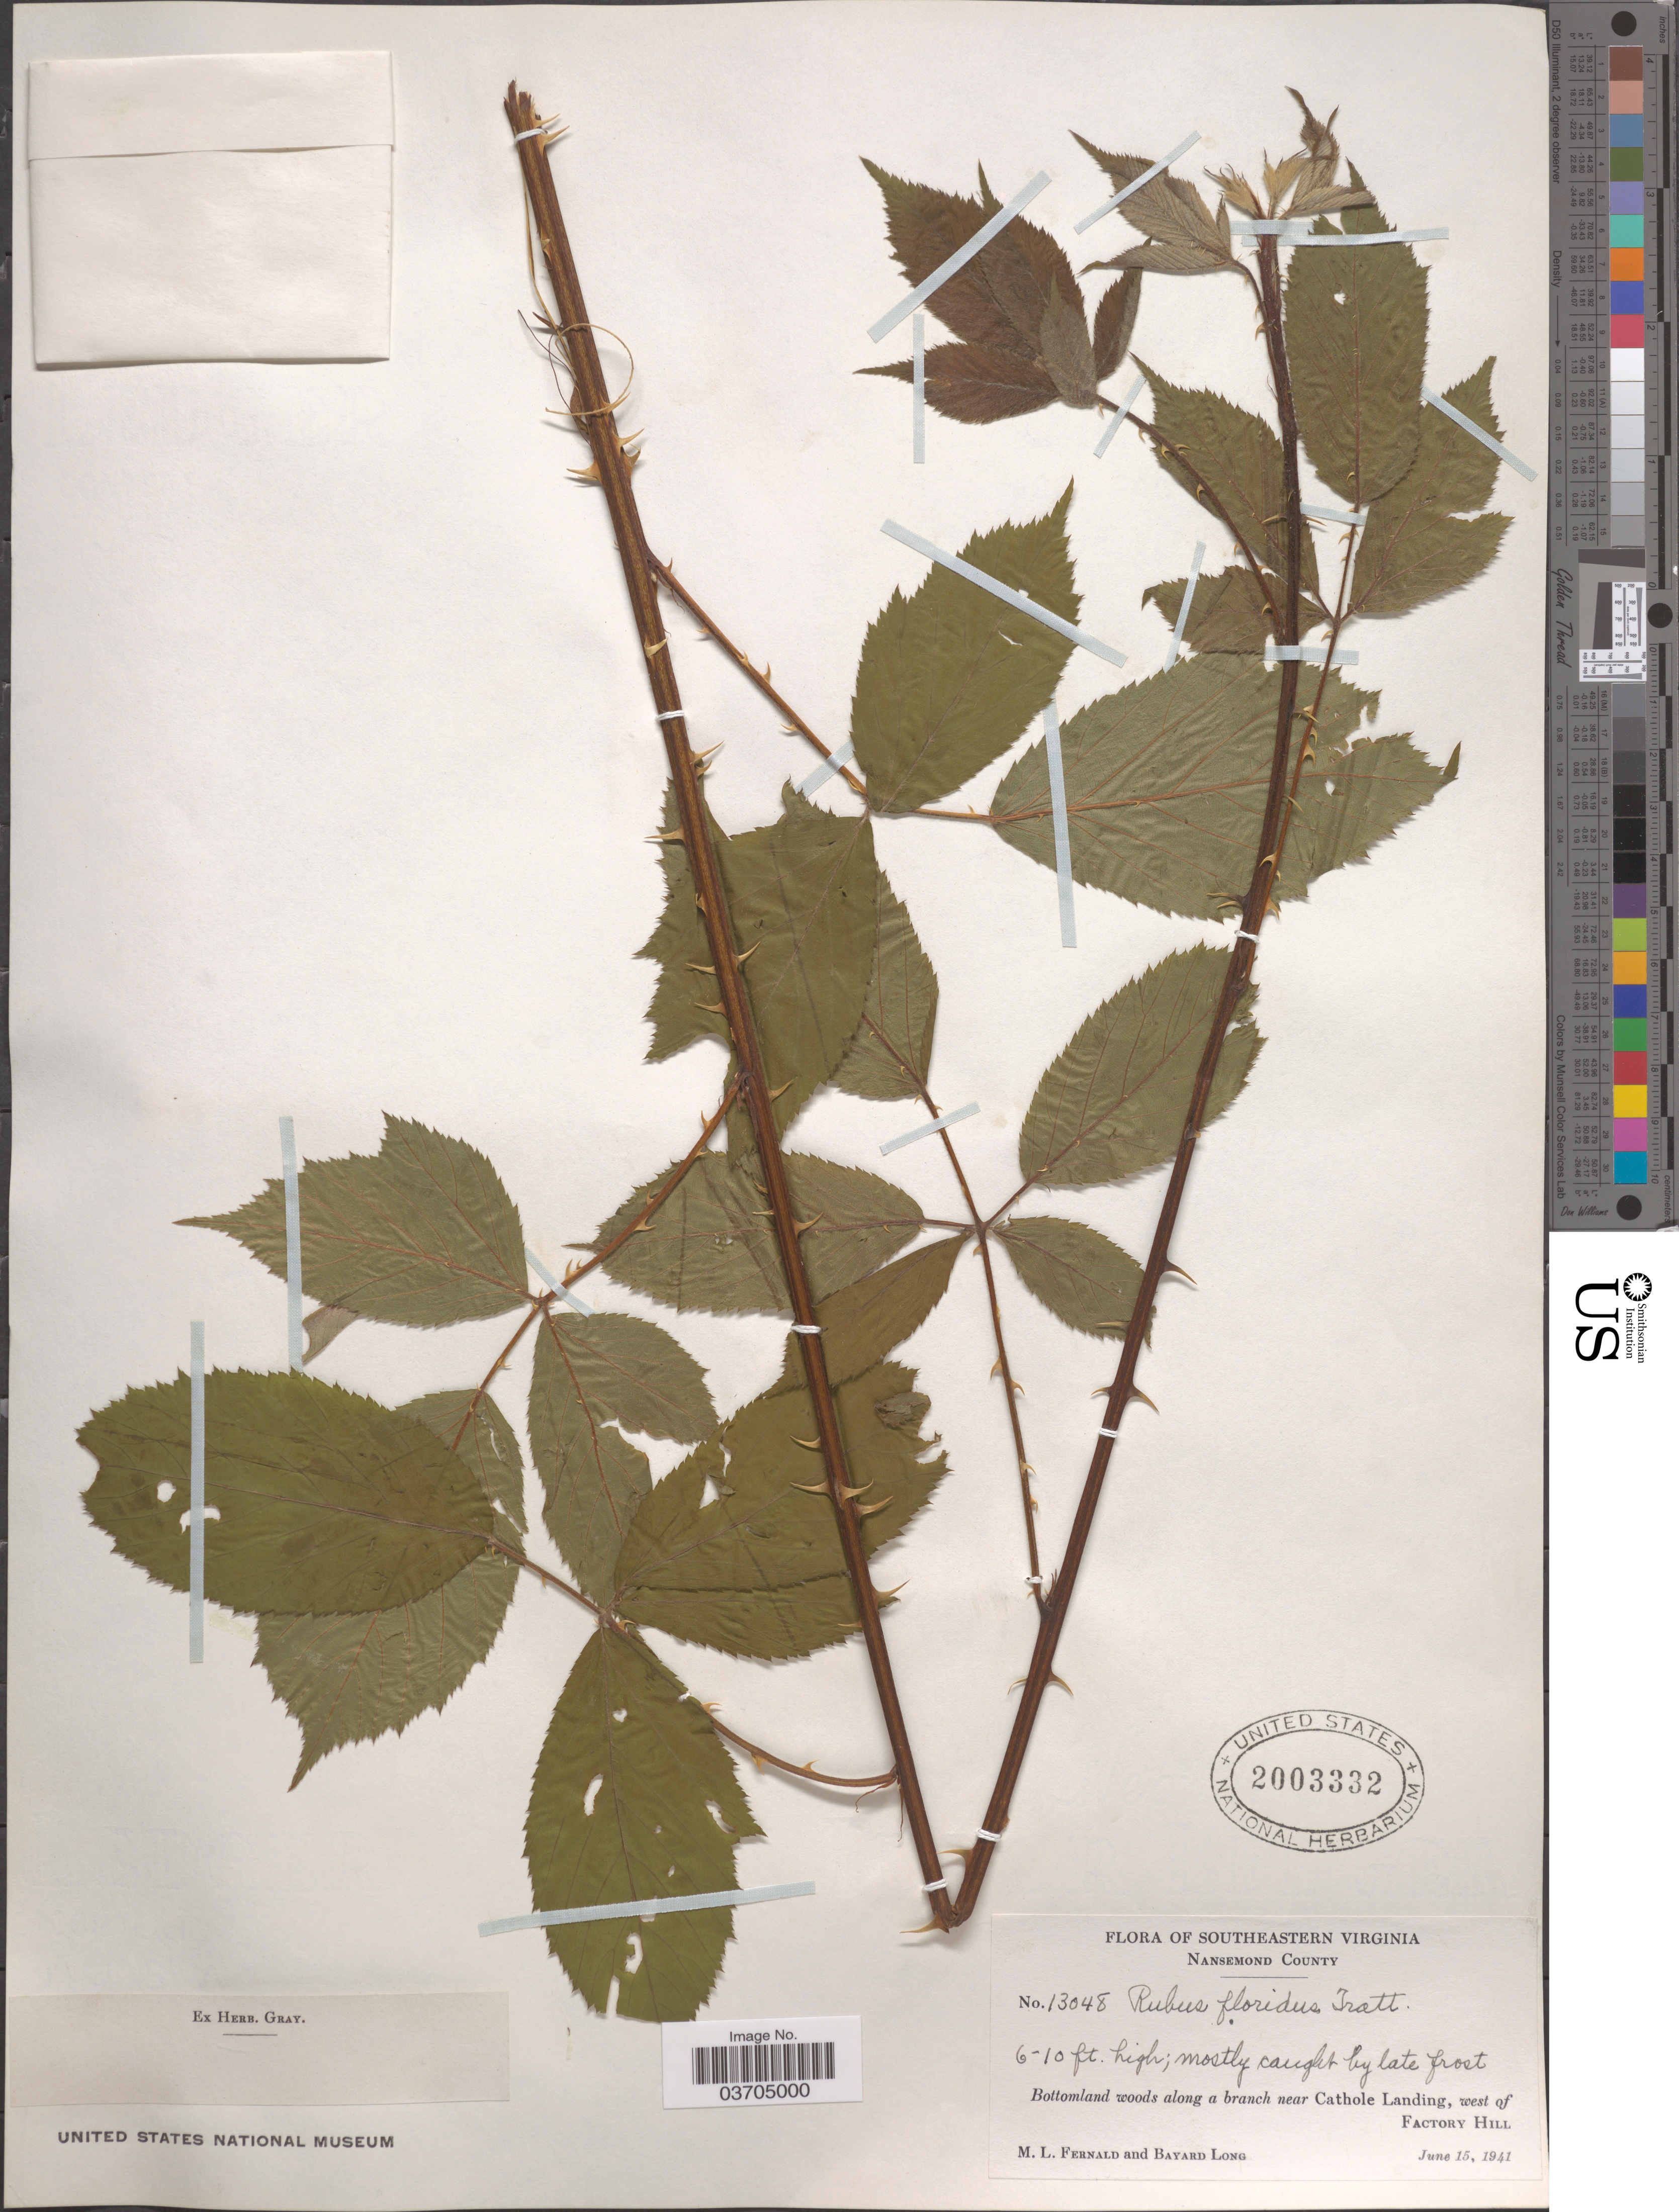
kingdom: Plantae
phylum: Tracheophyta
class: Magnoliopsida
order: Rosales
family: Rosaceae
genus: Rubus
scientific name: Rubus floridus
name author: Tratt.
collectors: M. L. Fernald & B. Long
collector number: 13048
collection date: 1941-06-15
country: United States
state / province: Virginia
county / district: City of Suffolk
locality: Southeastern Virginia. Nansemond County. Near Cathole Landing, west of Factory Hill.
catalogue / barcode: US 2003332